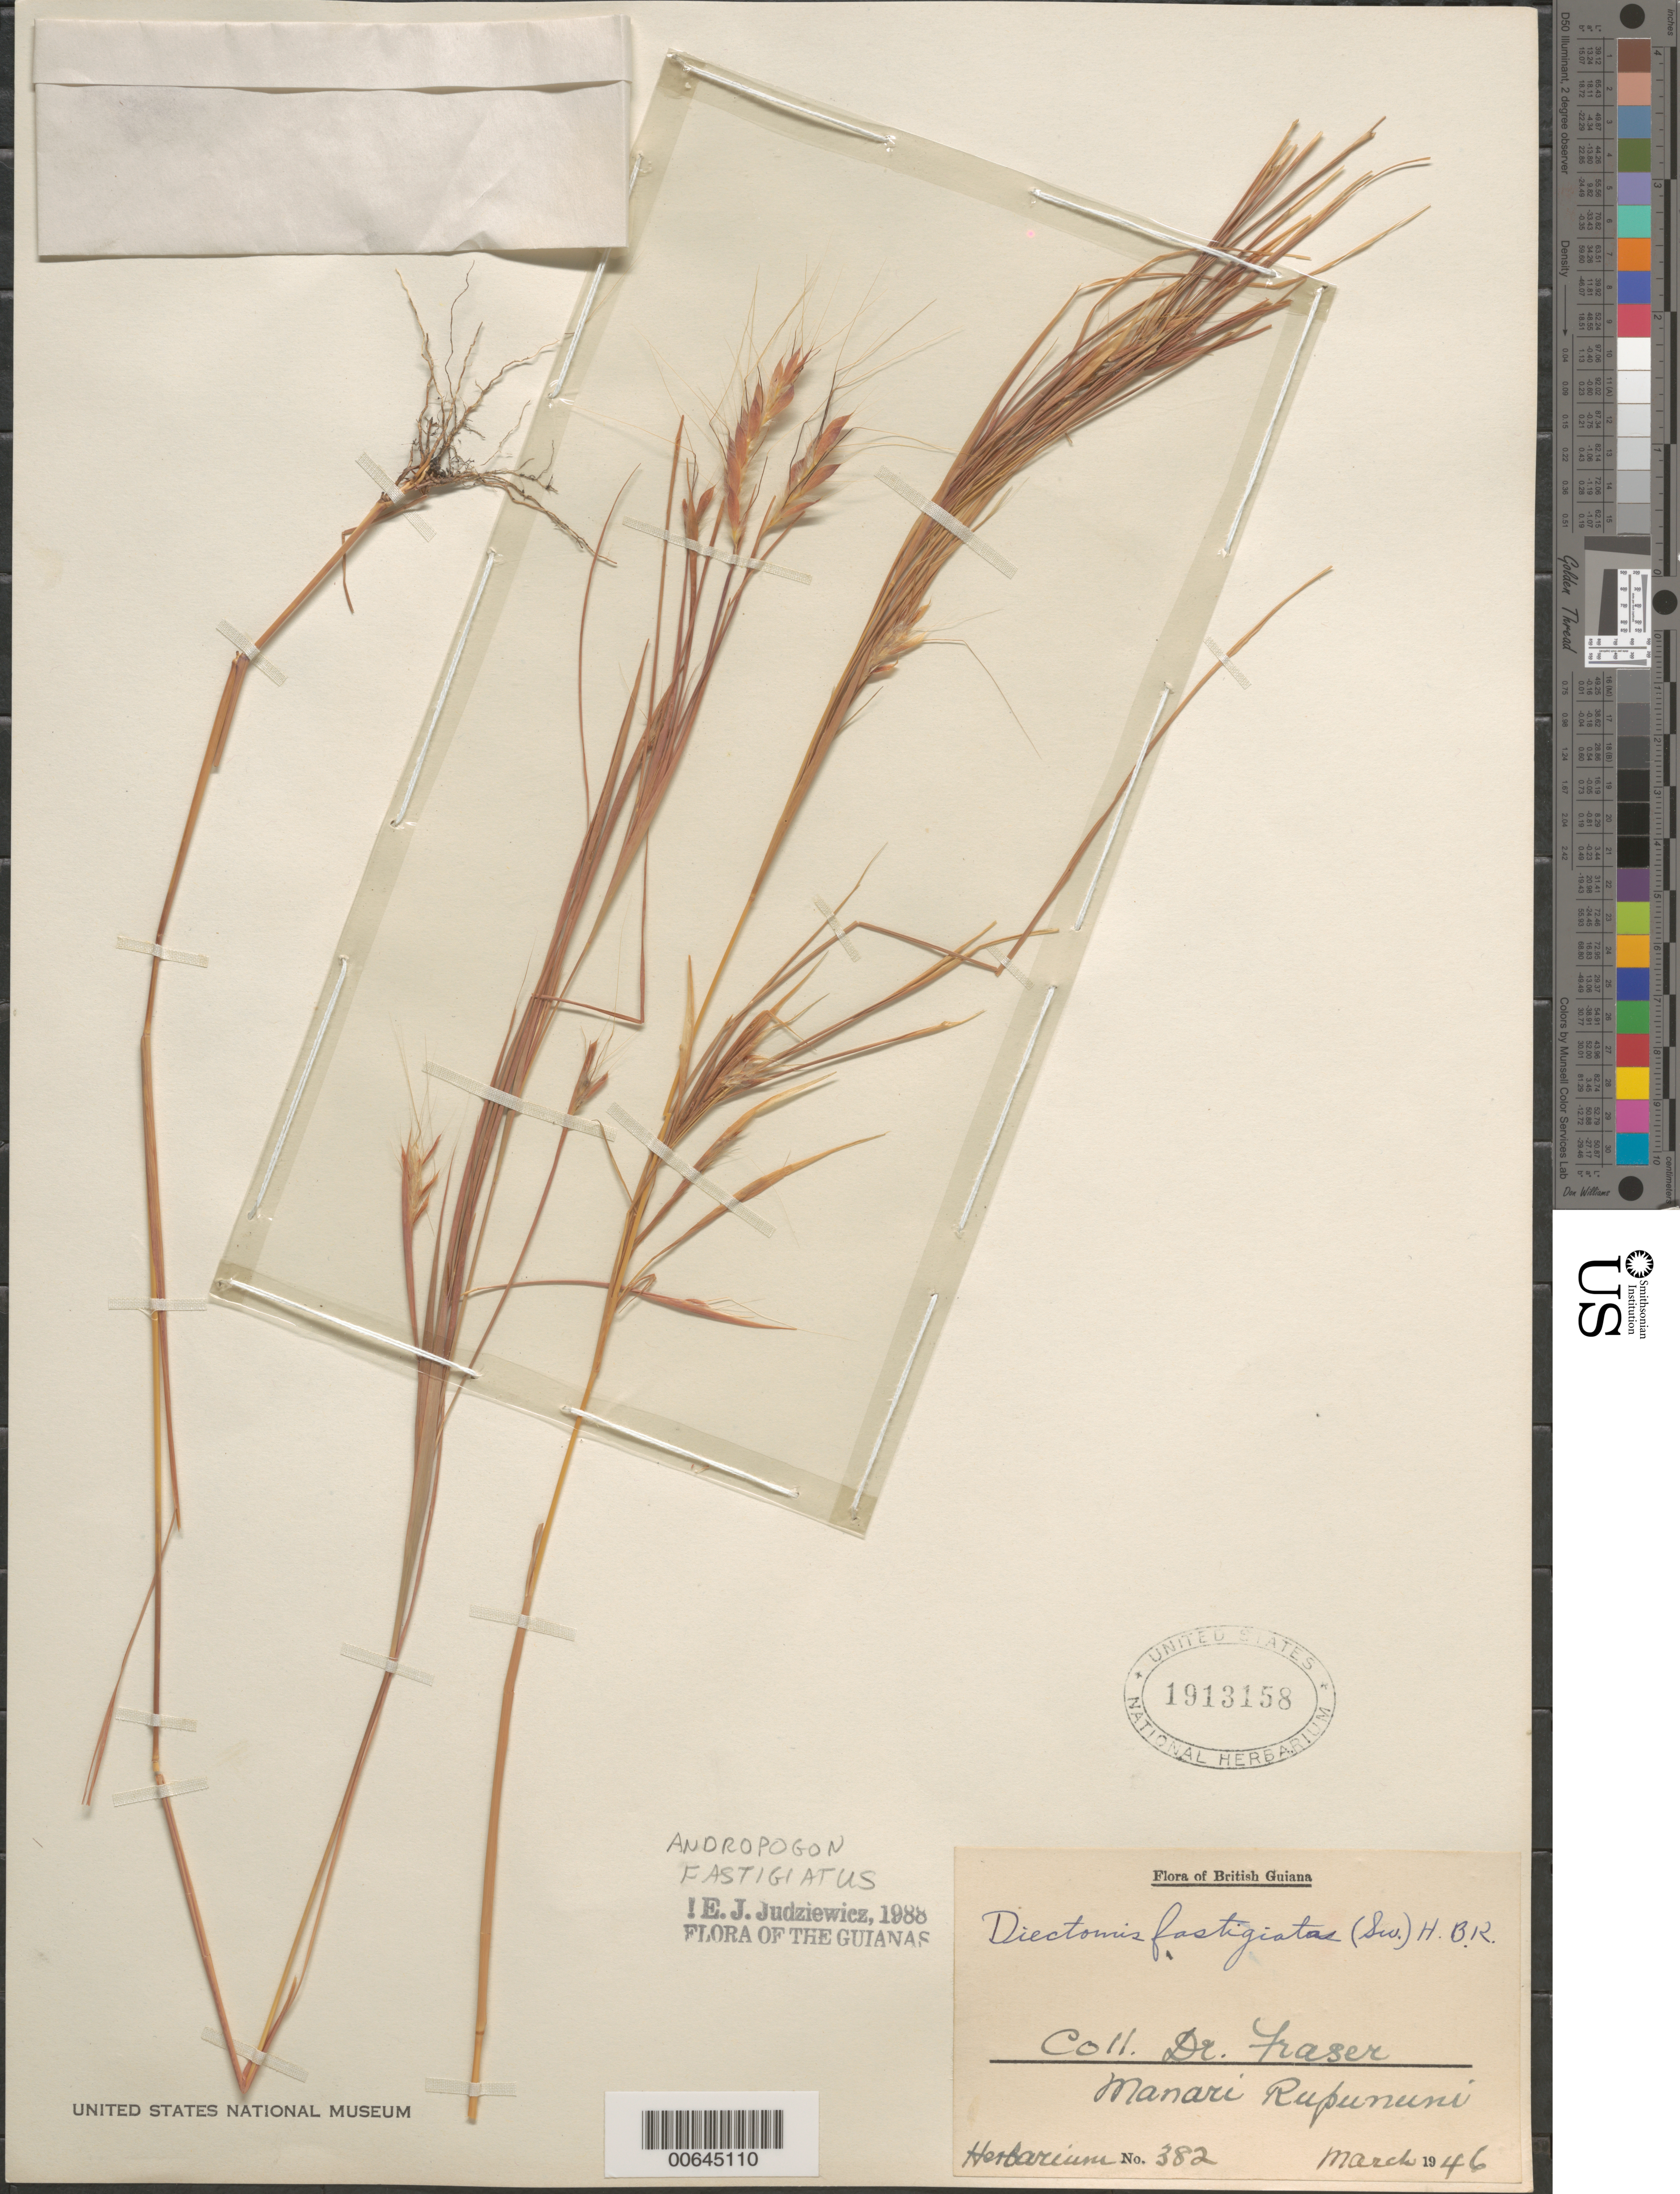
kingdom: Plantae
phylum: Tracheophyta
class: Liliopsida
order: Poales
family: Poaceae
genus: Andropogon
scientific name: Andropogon fastigiatus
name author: Sw.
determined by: Judziewicz, E. J.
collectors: H. Fraser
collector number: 382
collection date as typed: Mar-46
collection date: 1946-03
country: Guyana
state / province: U. Takutu-U. Essequibo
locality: Rupununi, Manari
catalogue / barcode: US 1913198